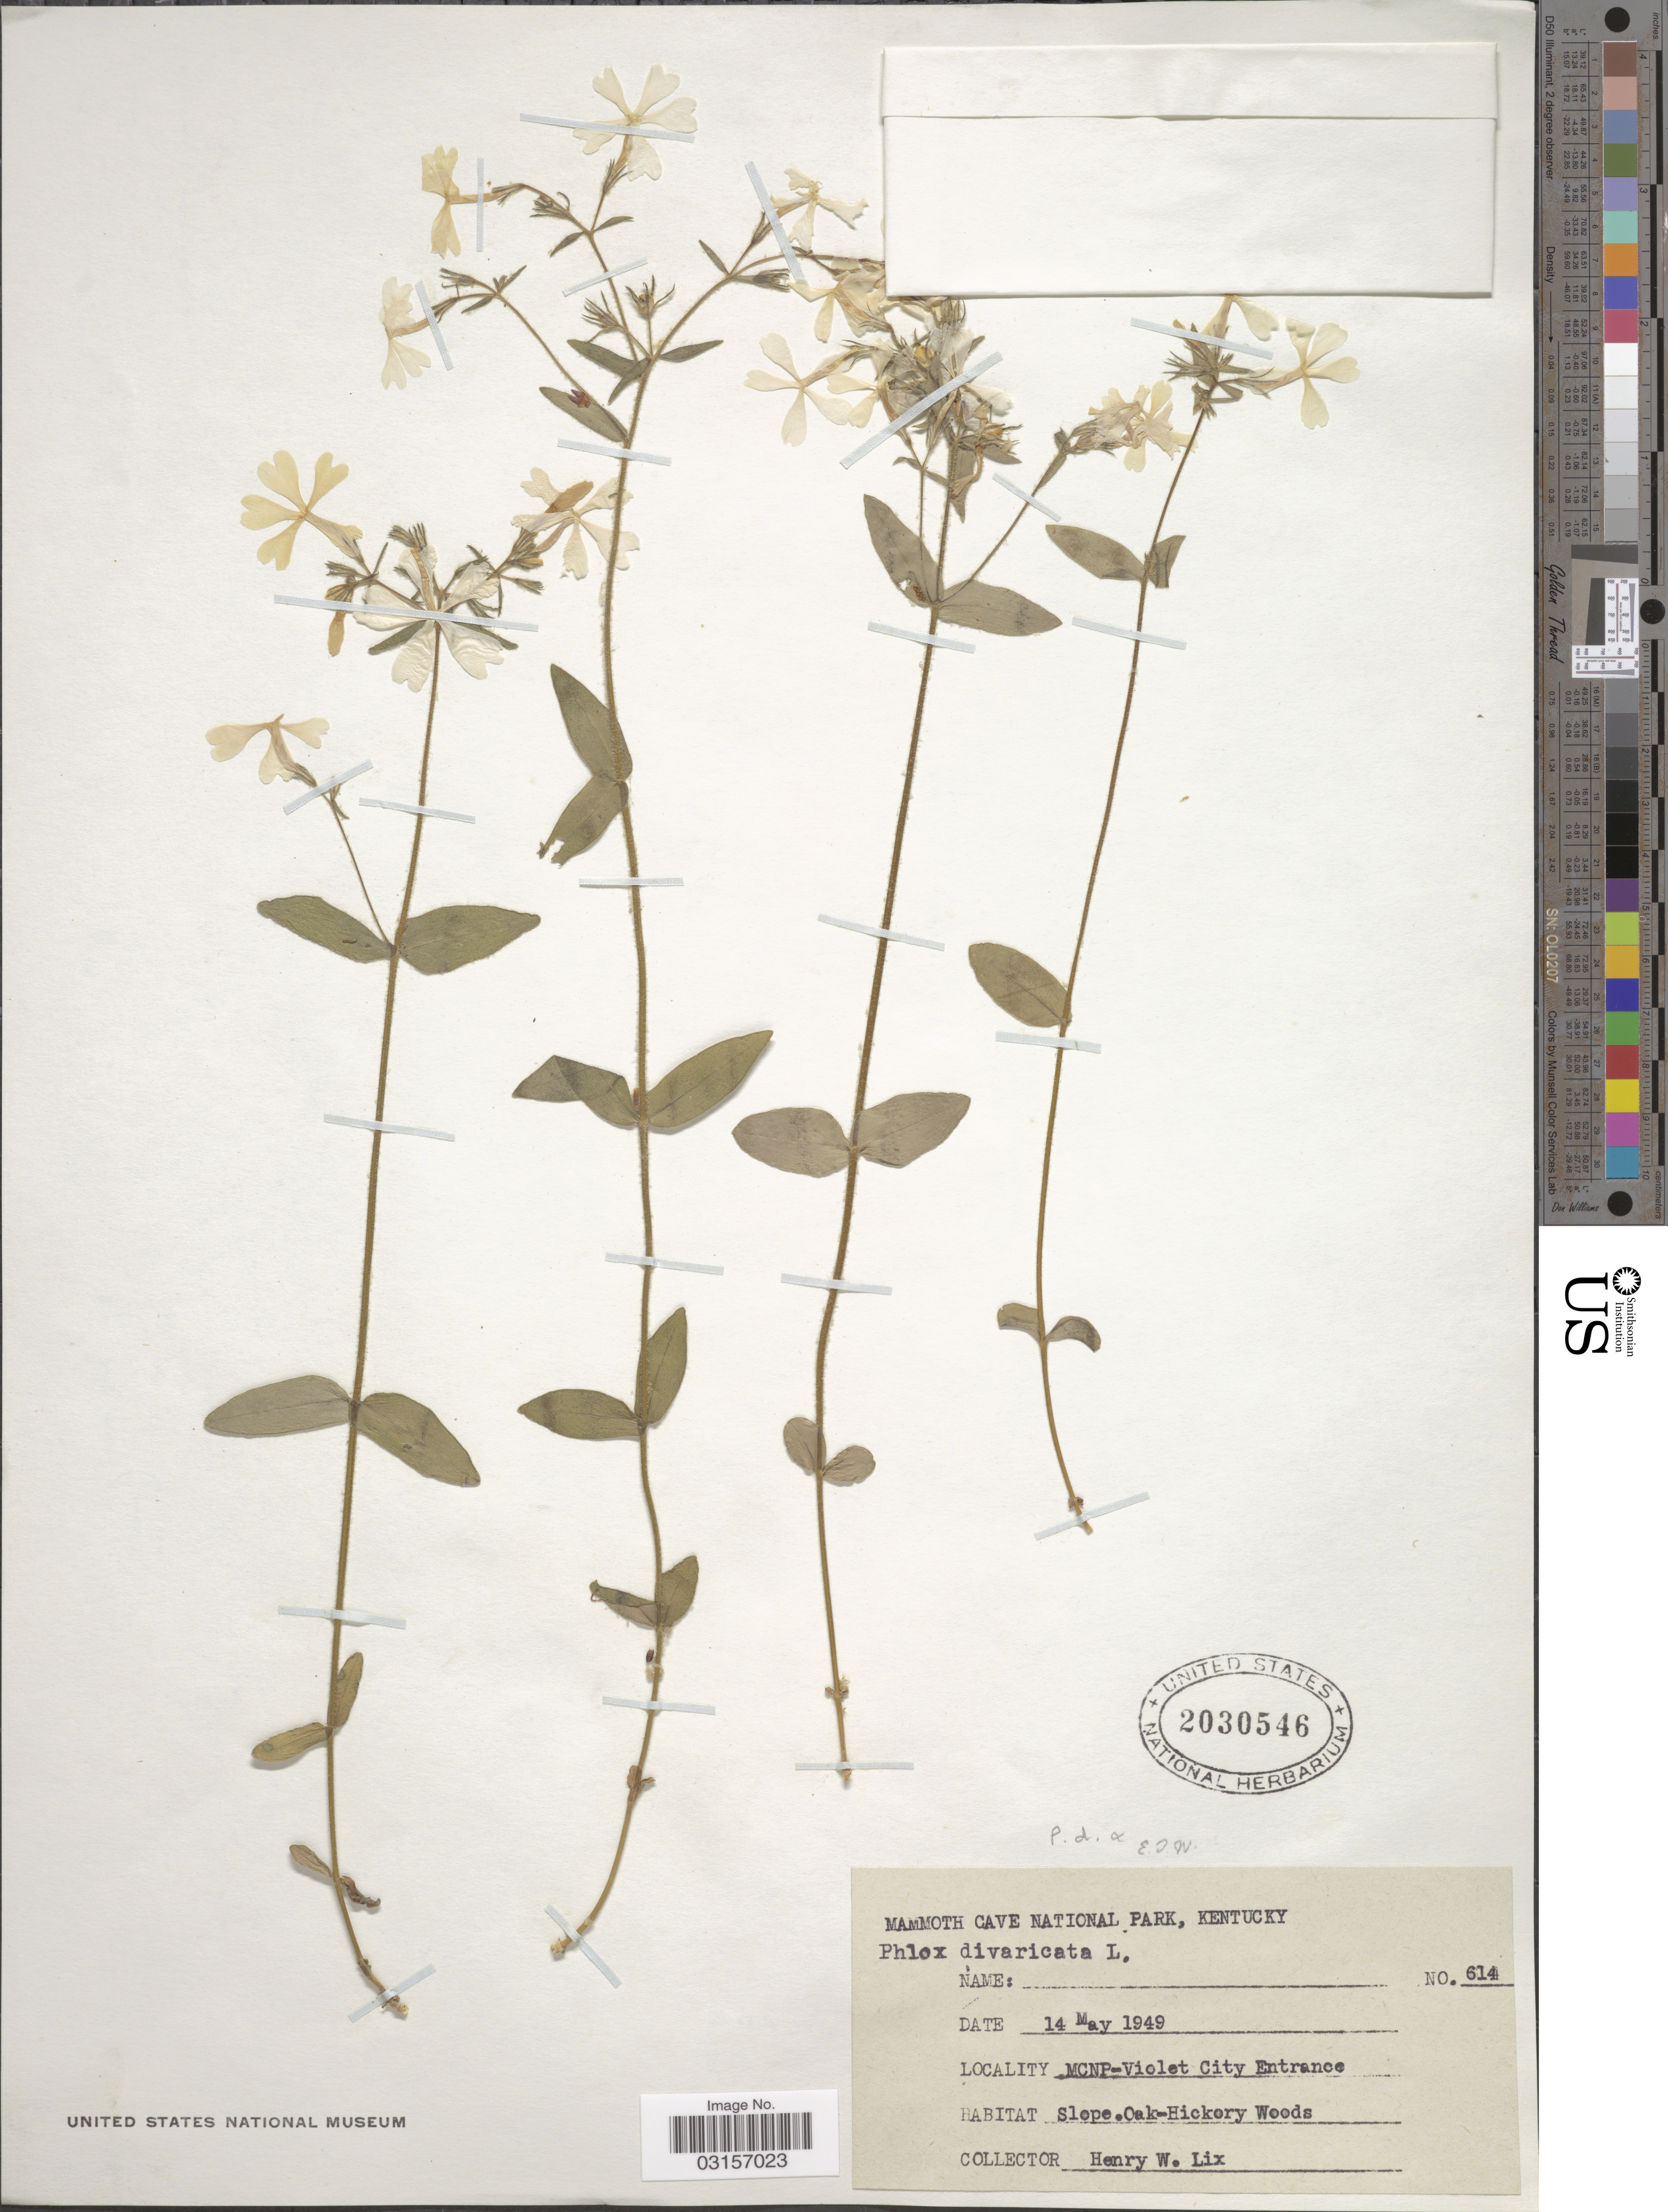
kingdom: Plantae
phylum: Tracheophyta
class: Magnoliopsida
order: Ericales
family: Polemoniaceae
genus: Phlox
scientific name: Phlox divaricata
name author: L.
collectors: H. W. Lix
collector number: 614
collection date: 1949-05-14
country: United States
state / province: Kentucky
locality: Mammoth Cave National Park, MCNP-Violet City Entrance.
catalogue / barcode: US 2030546